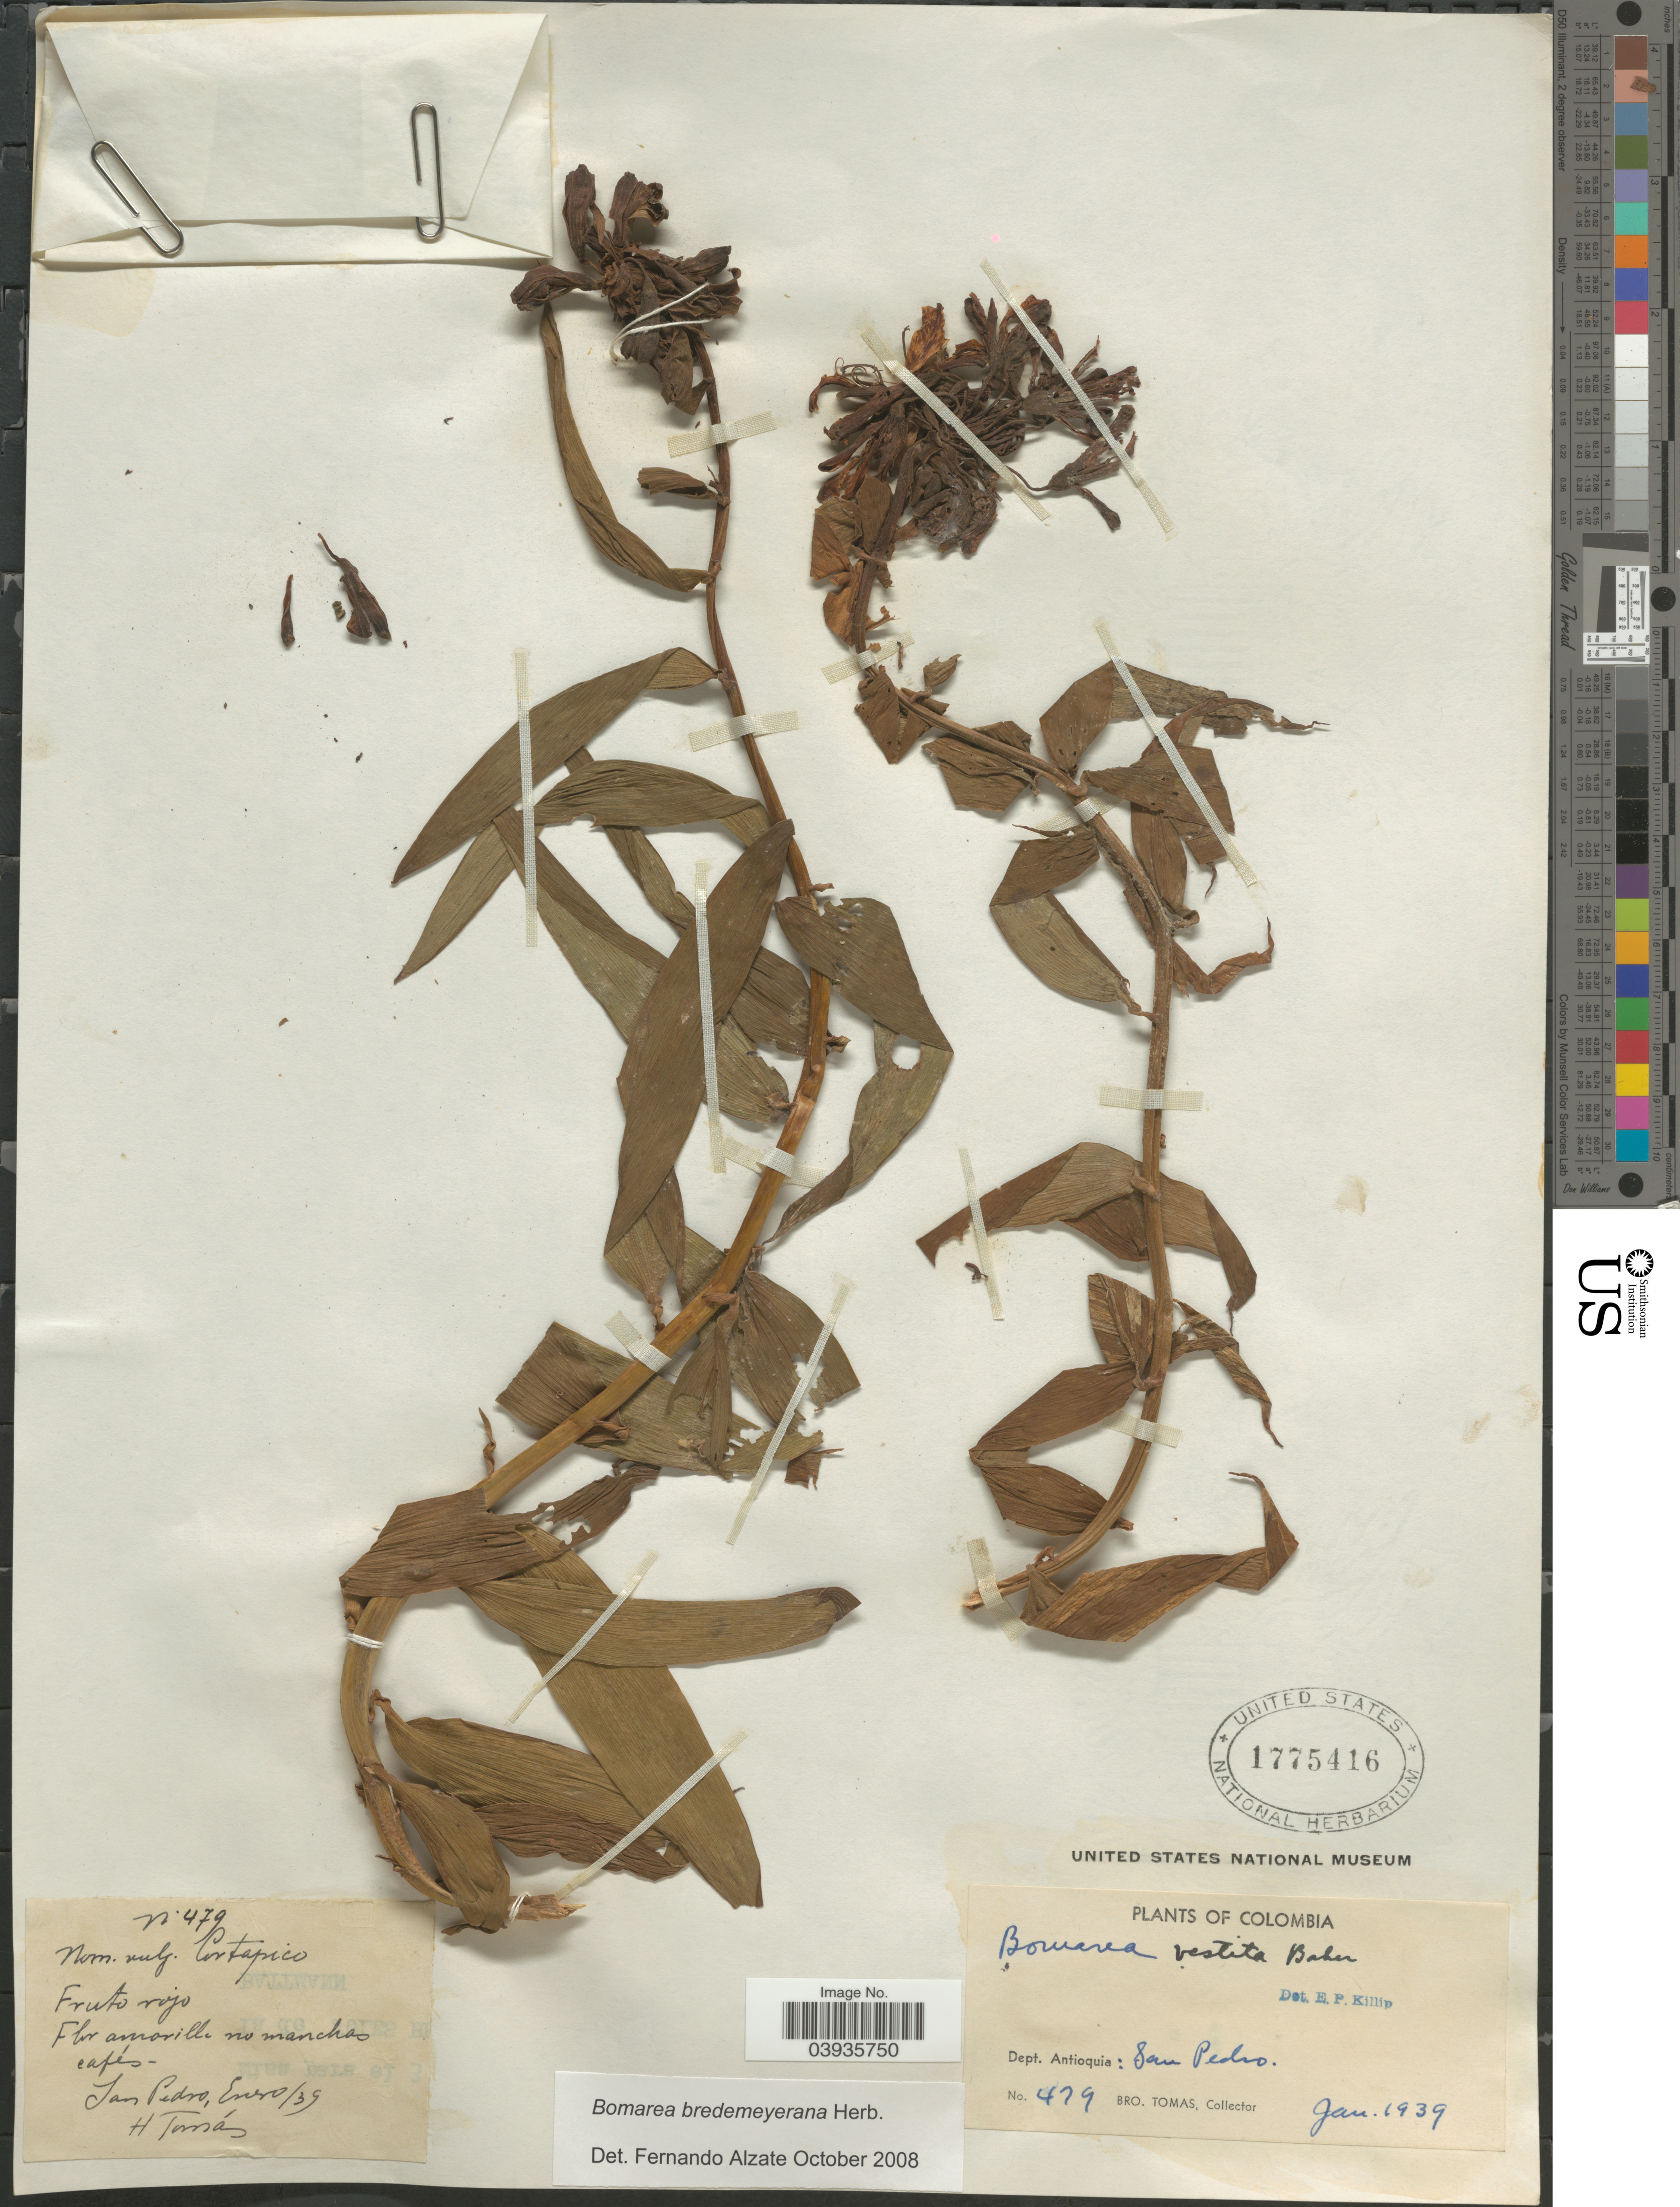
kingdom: Plantae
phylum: Tracheophyta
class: Liliopsida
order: Liliales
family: Alstroemeriaceae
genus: Bomarea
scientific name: Bomarea bredemeyeriana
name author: Herb.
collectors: H. Tomas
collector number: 479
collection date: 1939-01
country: Colombia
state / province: Antioquia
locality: Dept. Antioquia: San Pedro.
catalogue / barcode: US 1775416